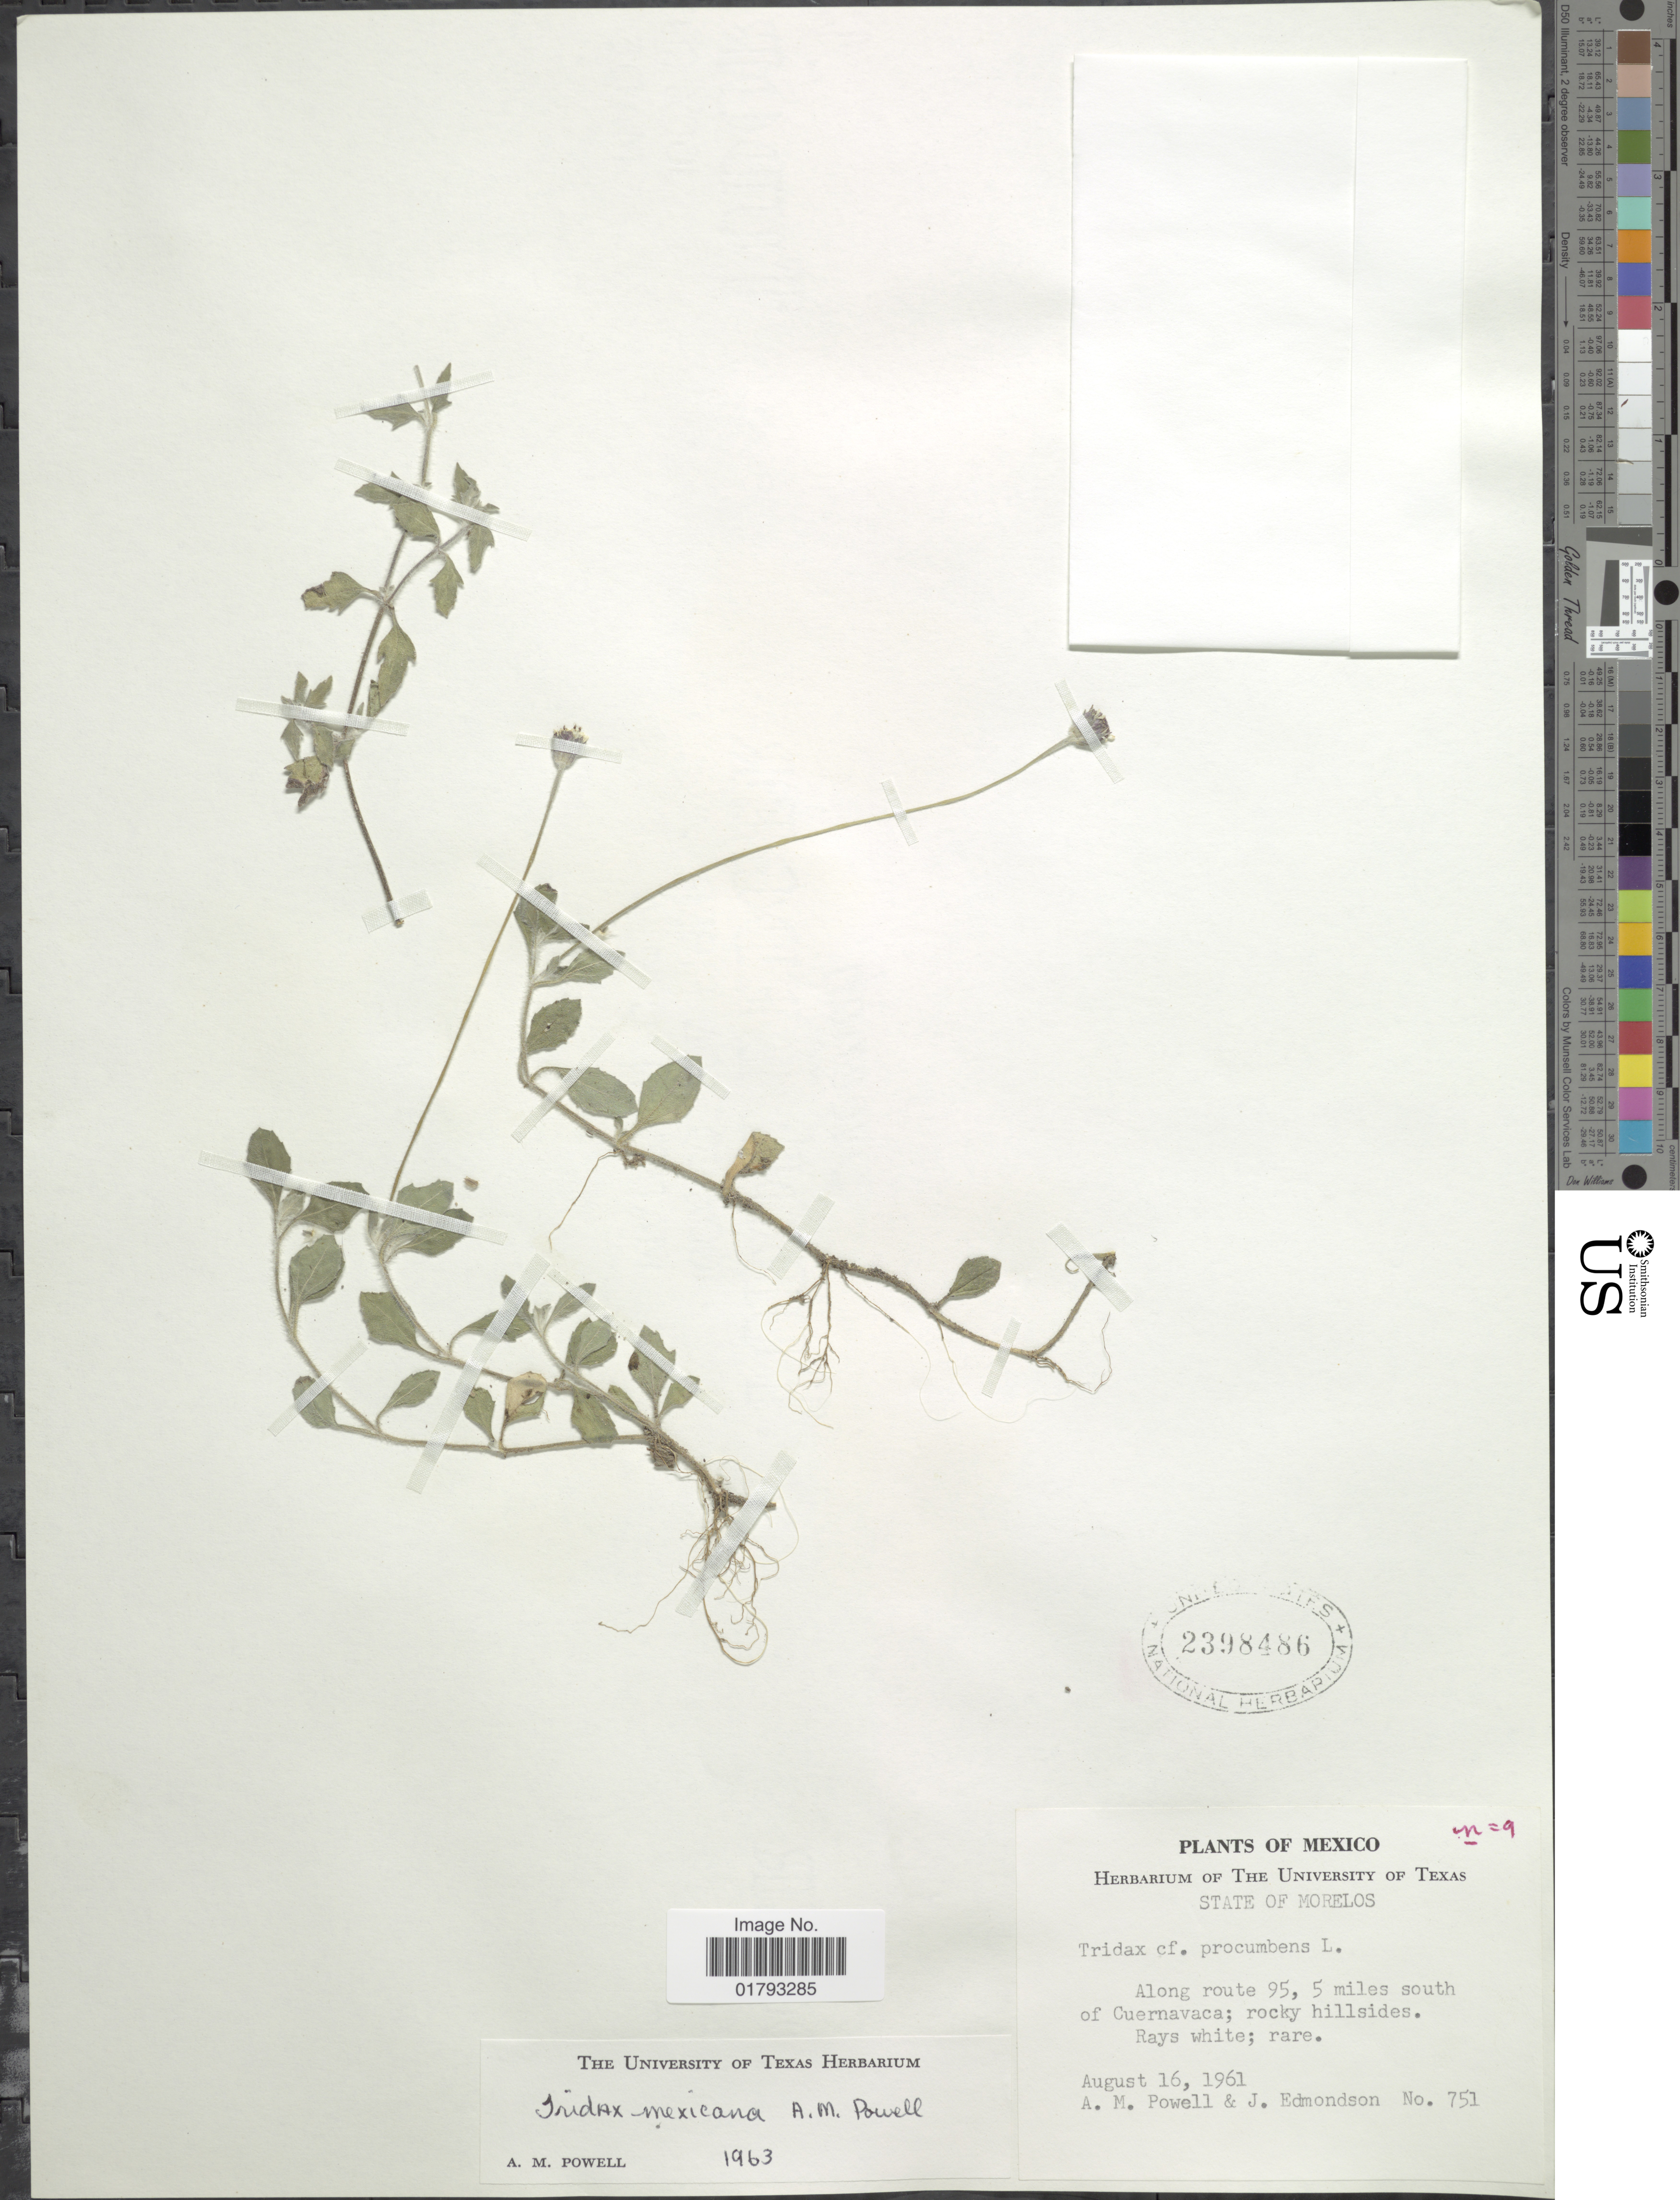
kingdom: Plantae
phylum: Tracheophyta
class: Magnoliopsida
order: Asterales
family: Asteraceae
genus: Tridax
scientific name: Tridax mexicana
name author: A.M. Powell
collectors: A. M. Powell & J. Edmondson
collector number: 751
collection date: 1961-08-16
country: Mexico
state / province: Morelos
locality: State of Morelos, Along route 95, 5 miles south of Cuernavaca; rocky hillsides.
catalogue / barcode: US 2398486